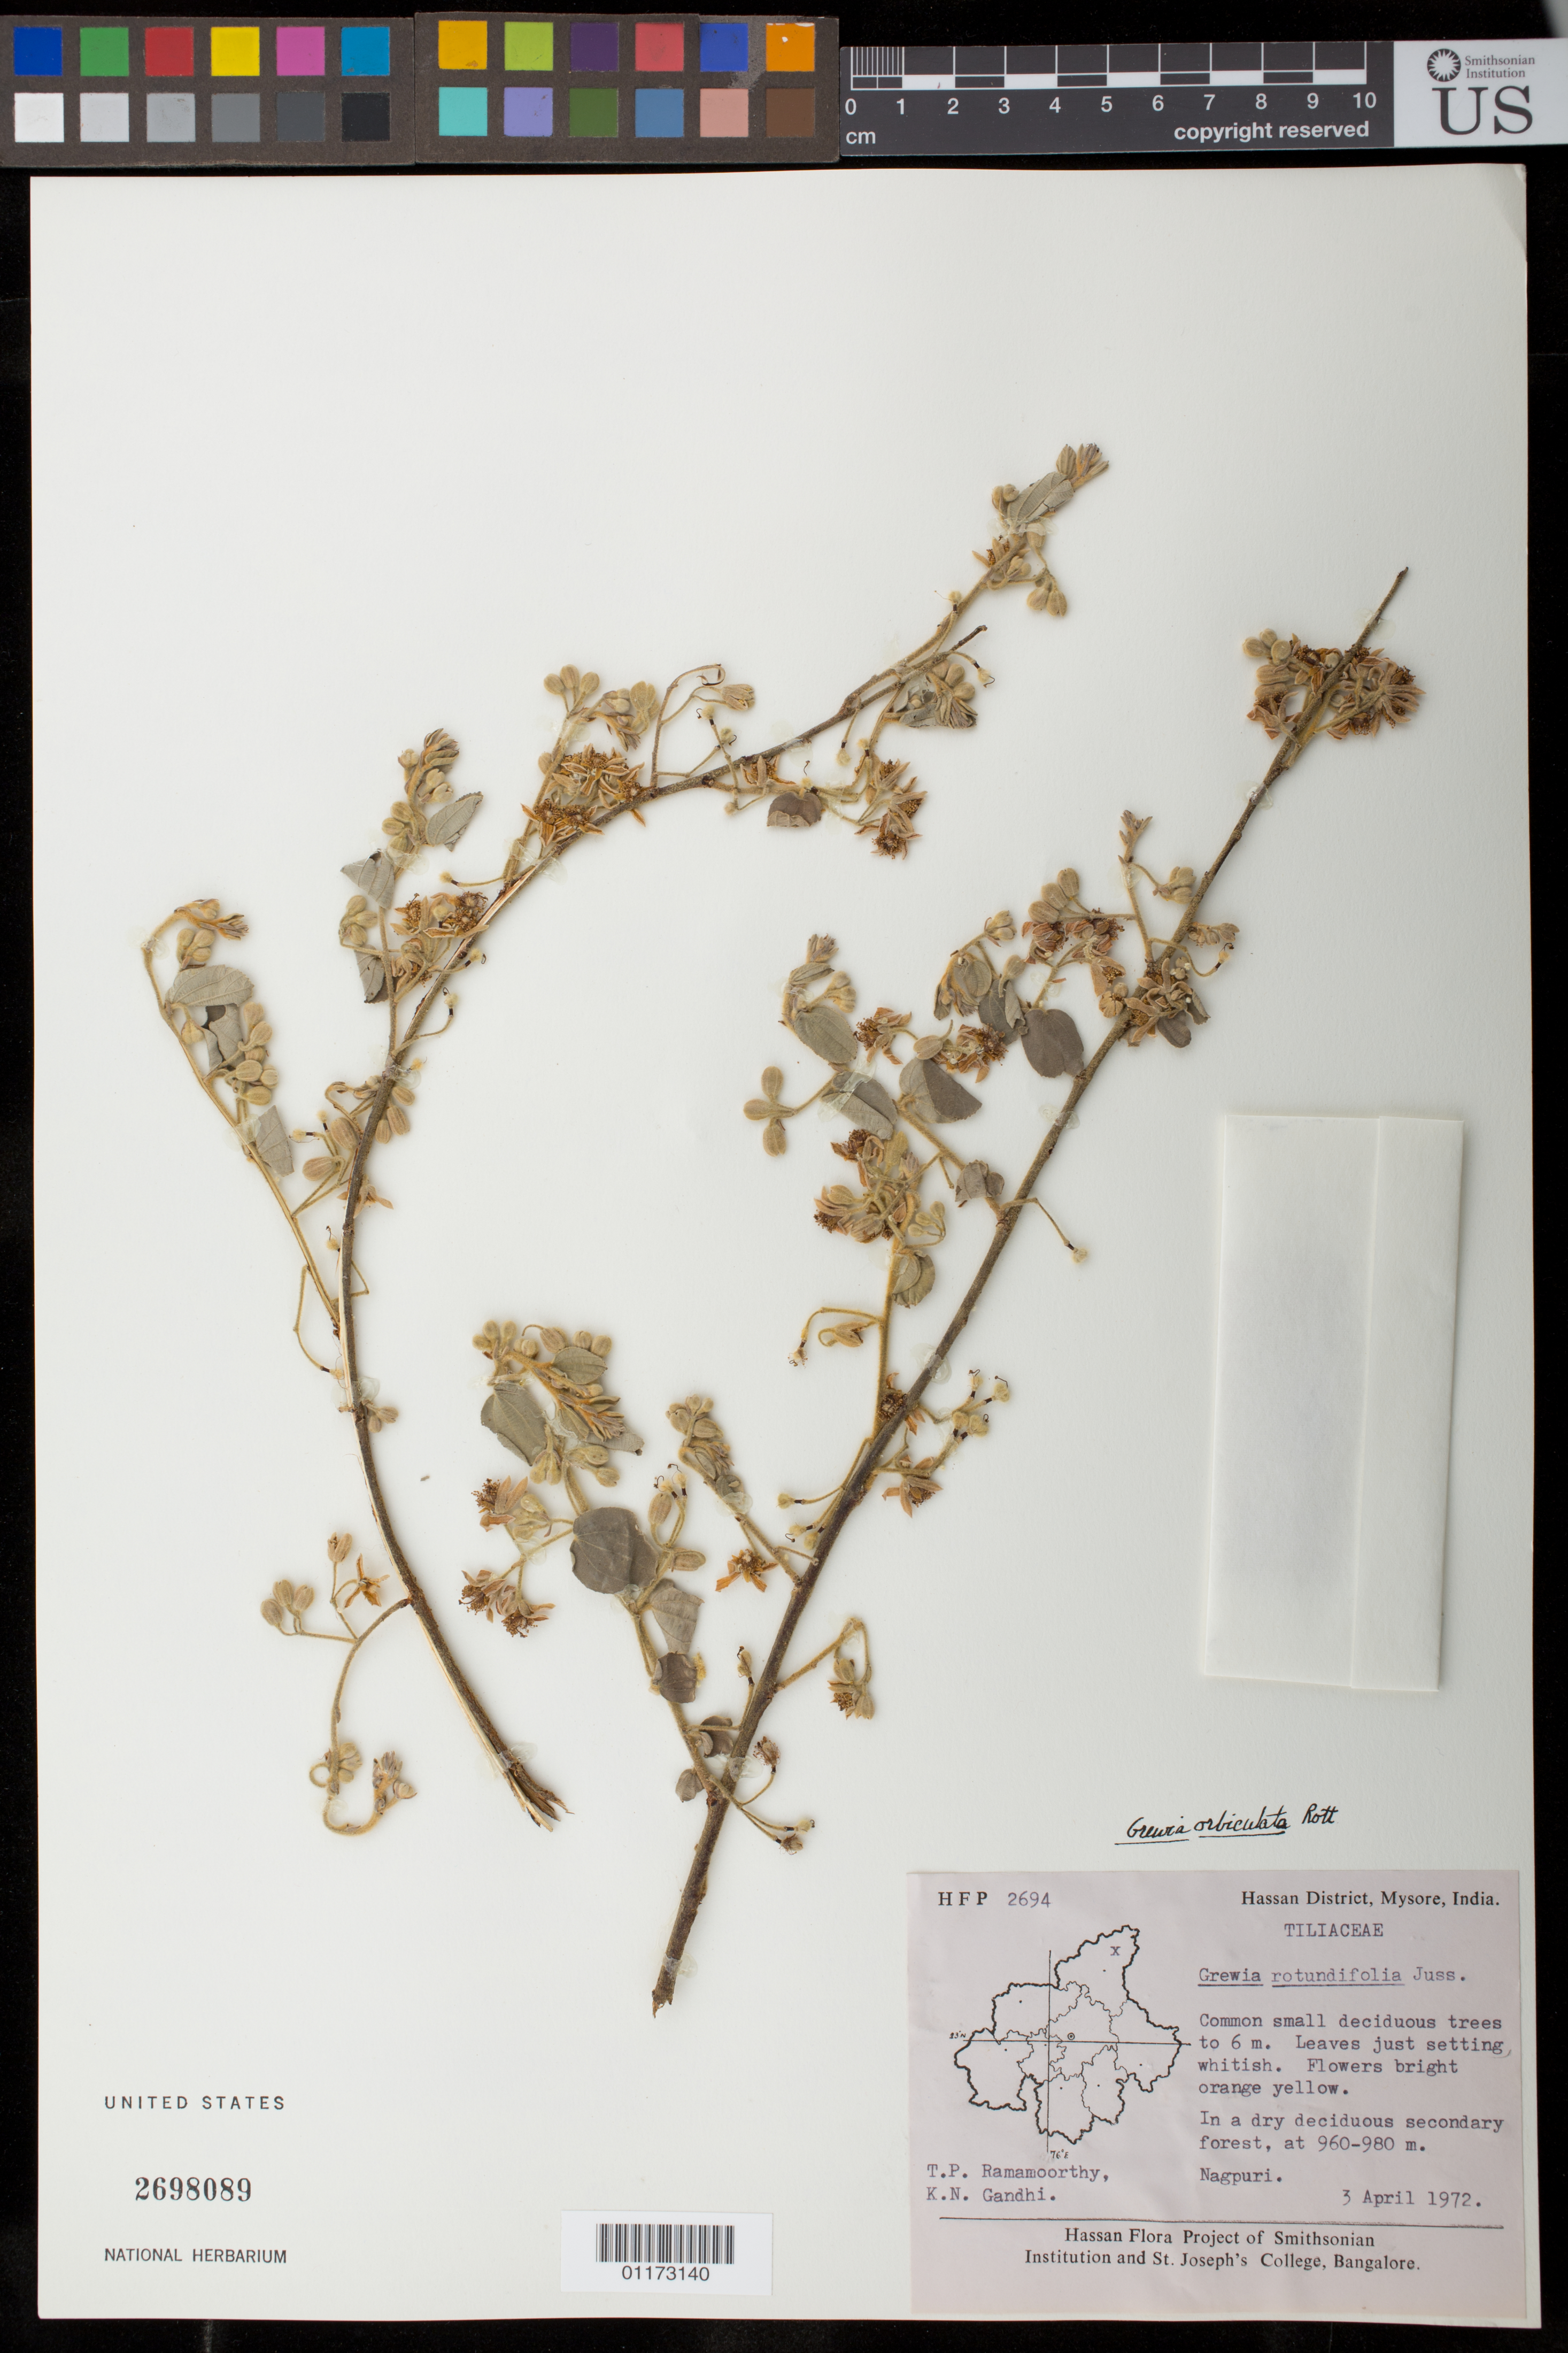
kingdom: Plantae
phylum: Tracheophyta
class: Magnoliopsida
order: Malvales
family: Malvaceae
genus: Grewia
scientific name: Grewia orbiculata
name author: Rottler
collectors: T. P. Ramamoorthy & K. N. Gandhi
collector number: HFP 2694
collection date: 1972-04-03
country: India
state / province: Karnataka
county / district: Mysore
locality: Nagpuri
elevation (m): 960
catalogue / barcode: US 2698089